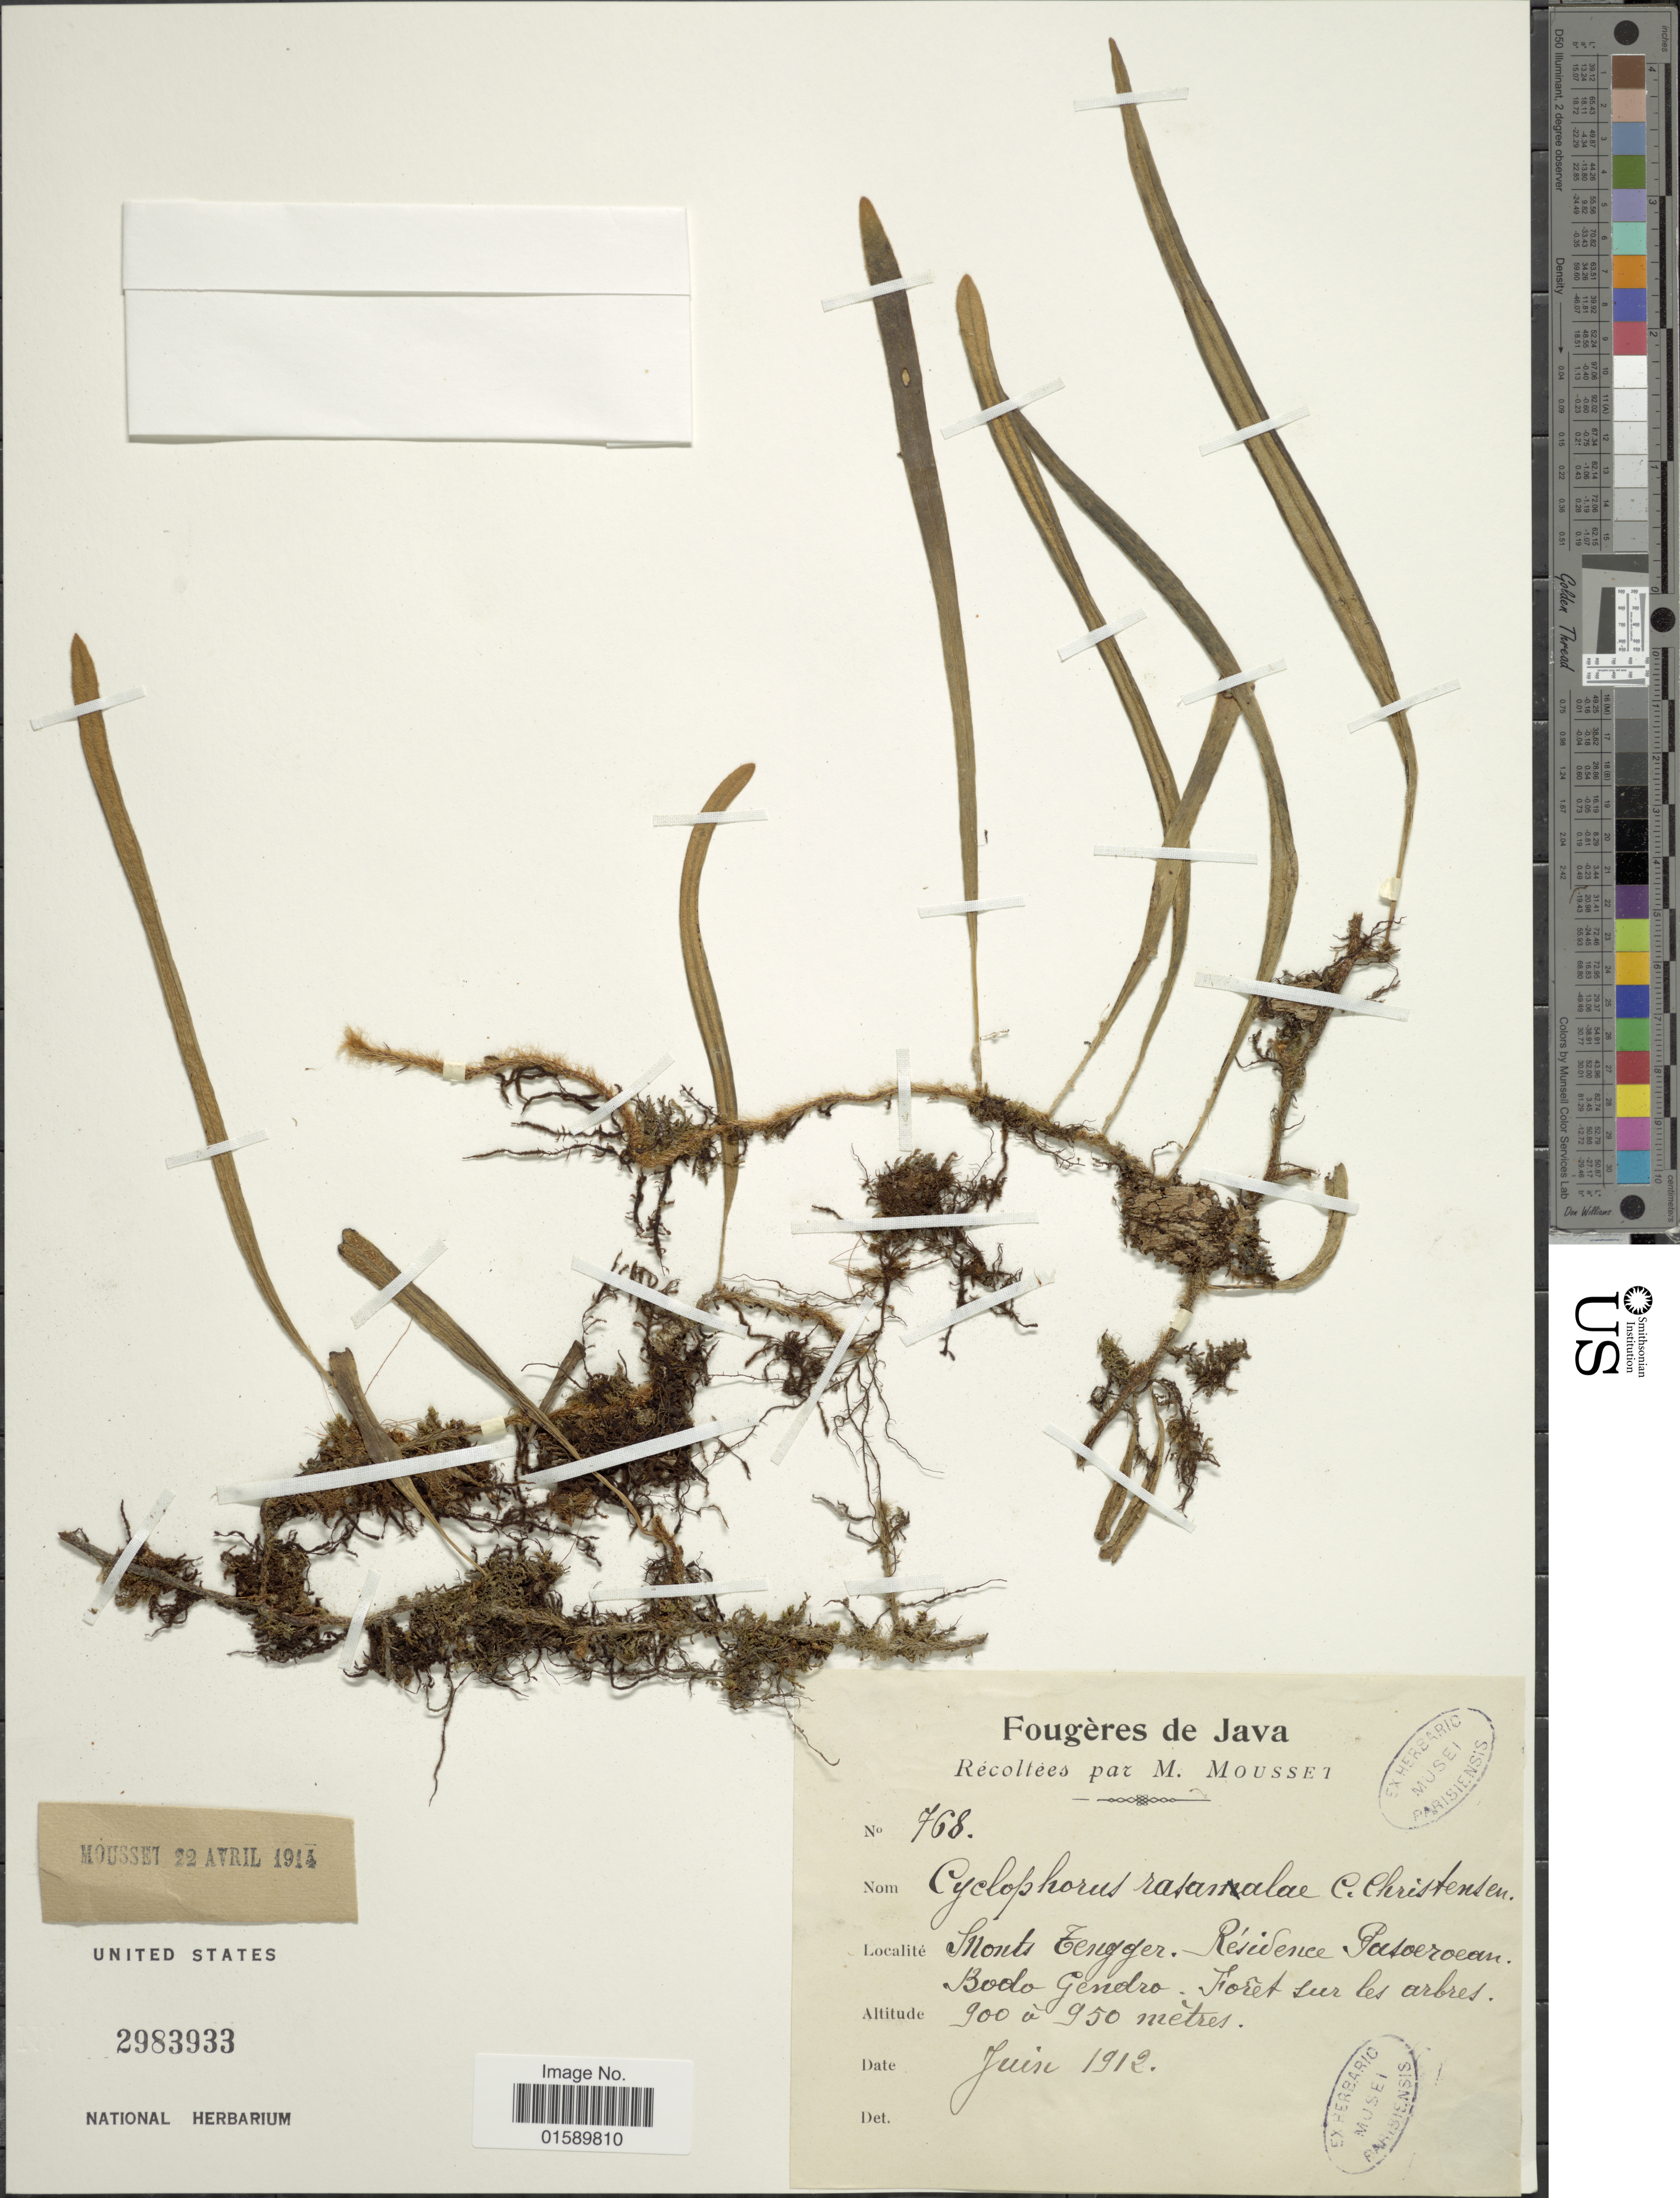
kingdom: Plantae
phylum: Tracheophyta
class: Polypodiopsida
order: Polypodiales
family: Polypodiaceae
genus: Pyrrosia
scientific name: Pyrrosia rasamalae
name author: (Racib.) K.H. Shing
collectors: Mousset, --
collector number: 768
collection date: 1912-06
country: Indonesia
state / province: Java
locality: Monts Tengger, Residence Pasoeroean, Bodo Gendro. Forêt sur les arbres.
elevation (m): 900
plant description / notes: Corrected "Monts Tenggar, Residence Patoeroeam, Bodo Gendro." to "Monts Tengger, Residence Pasoeroean, Bodo Gendro. Forêt sur les arbres."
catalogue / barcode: US 2983933